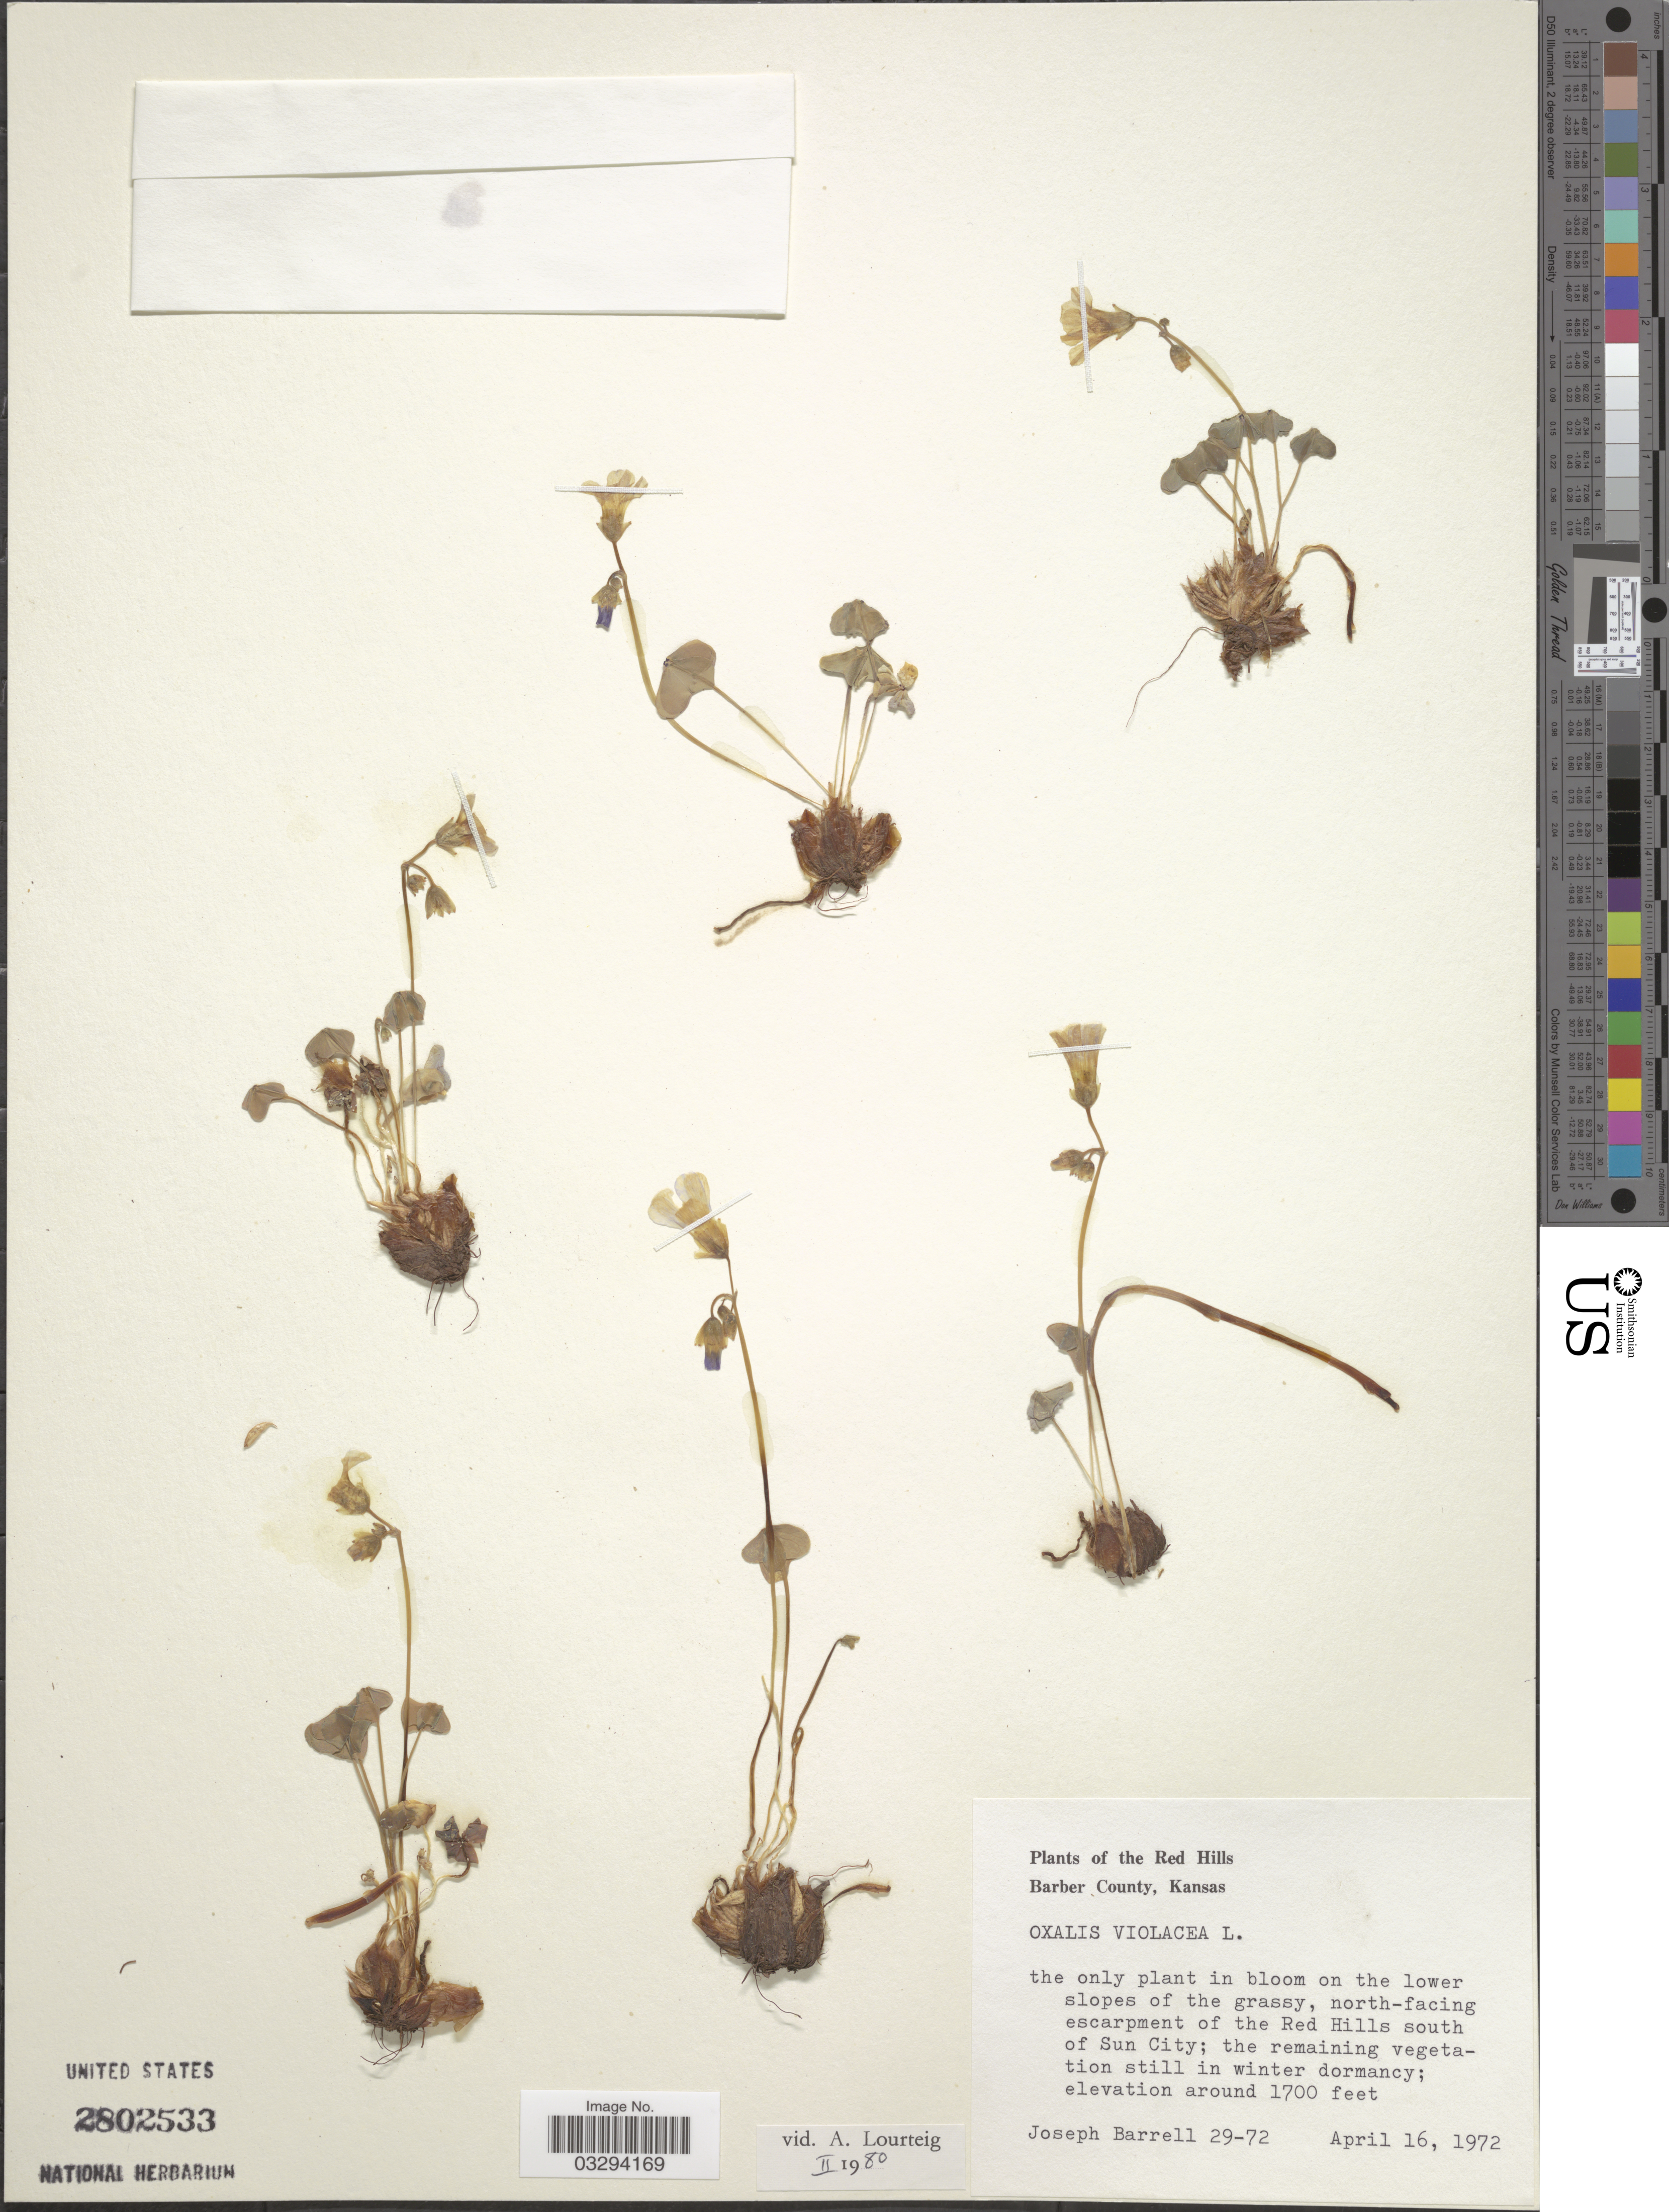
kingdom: Plantae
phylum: Tracheophyta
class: Magnoliopsida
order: Oxalidales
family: Oxalidaceae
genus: Oxalis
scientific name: Oxalis violacea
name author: L.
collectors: J. Barrell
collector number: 29-72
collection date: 1972-04-16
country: United States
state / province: Kansas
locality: The Red Hills, Barber County. North-facing escarpment of the Red Hills south of Sun City.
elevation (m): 518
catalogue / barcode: US 2802533